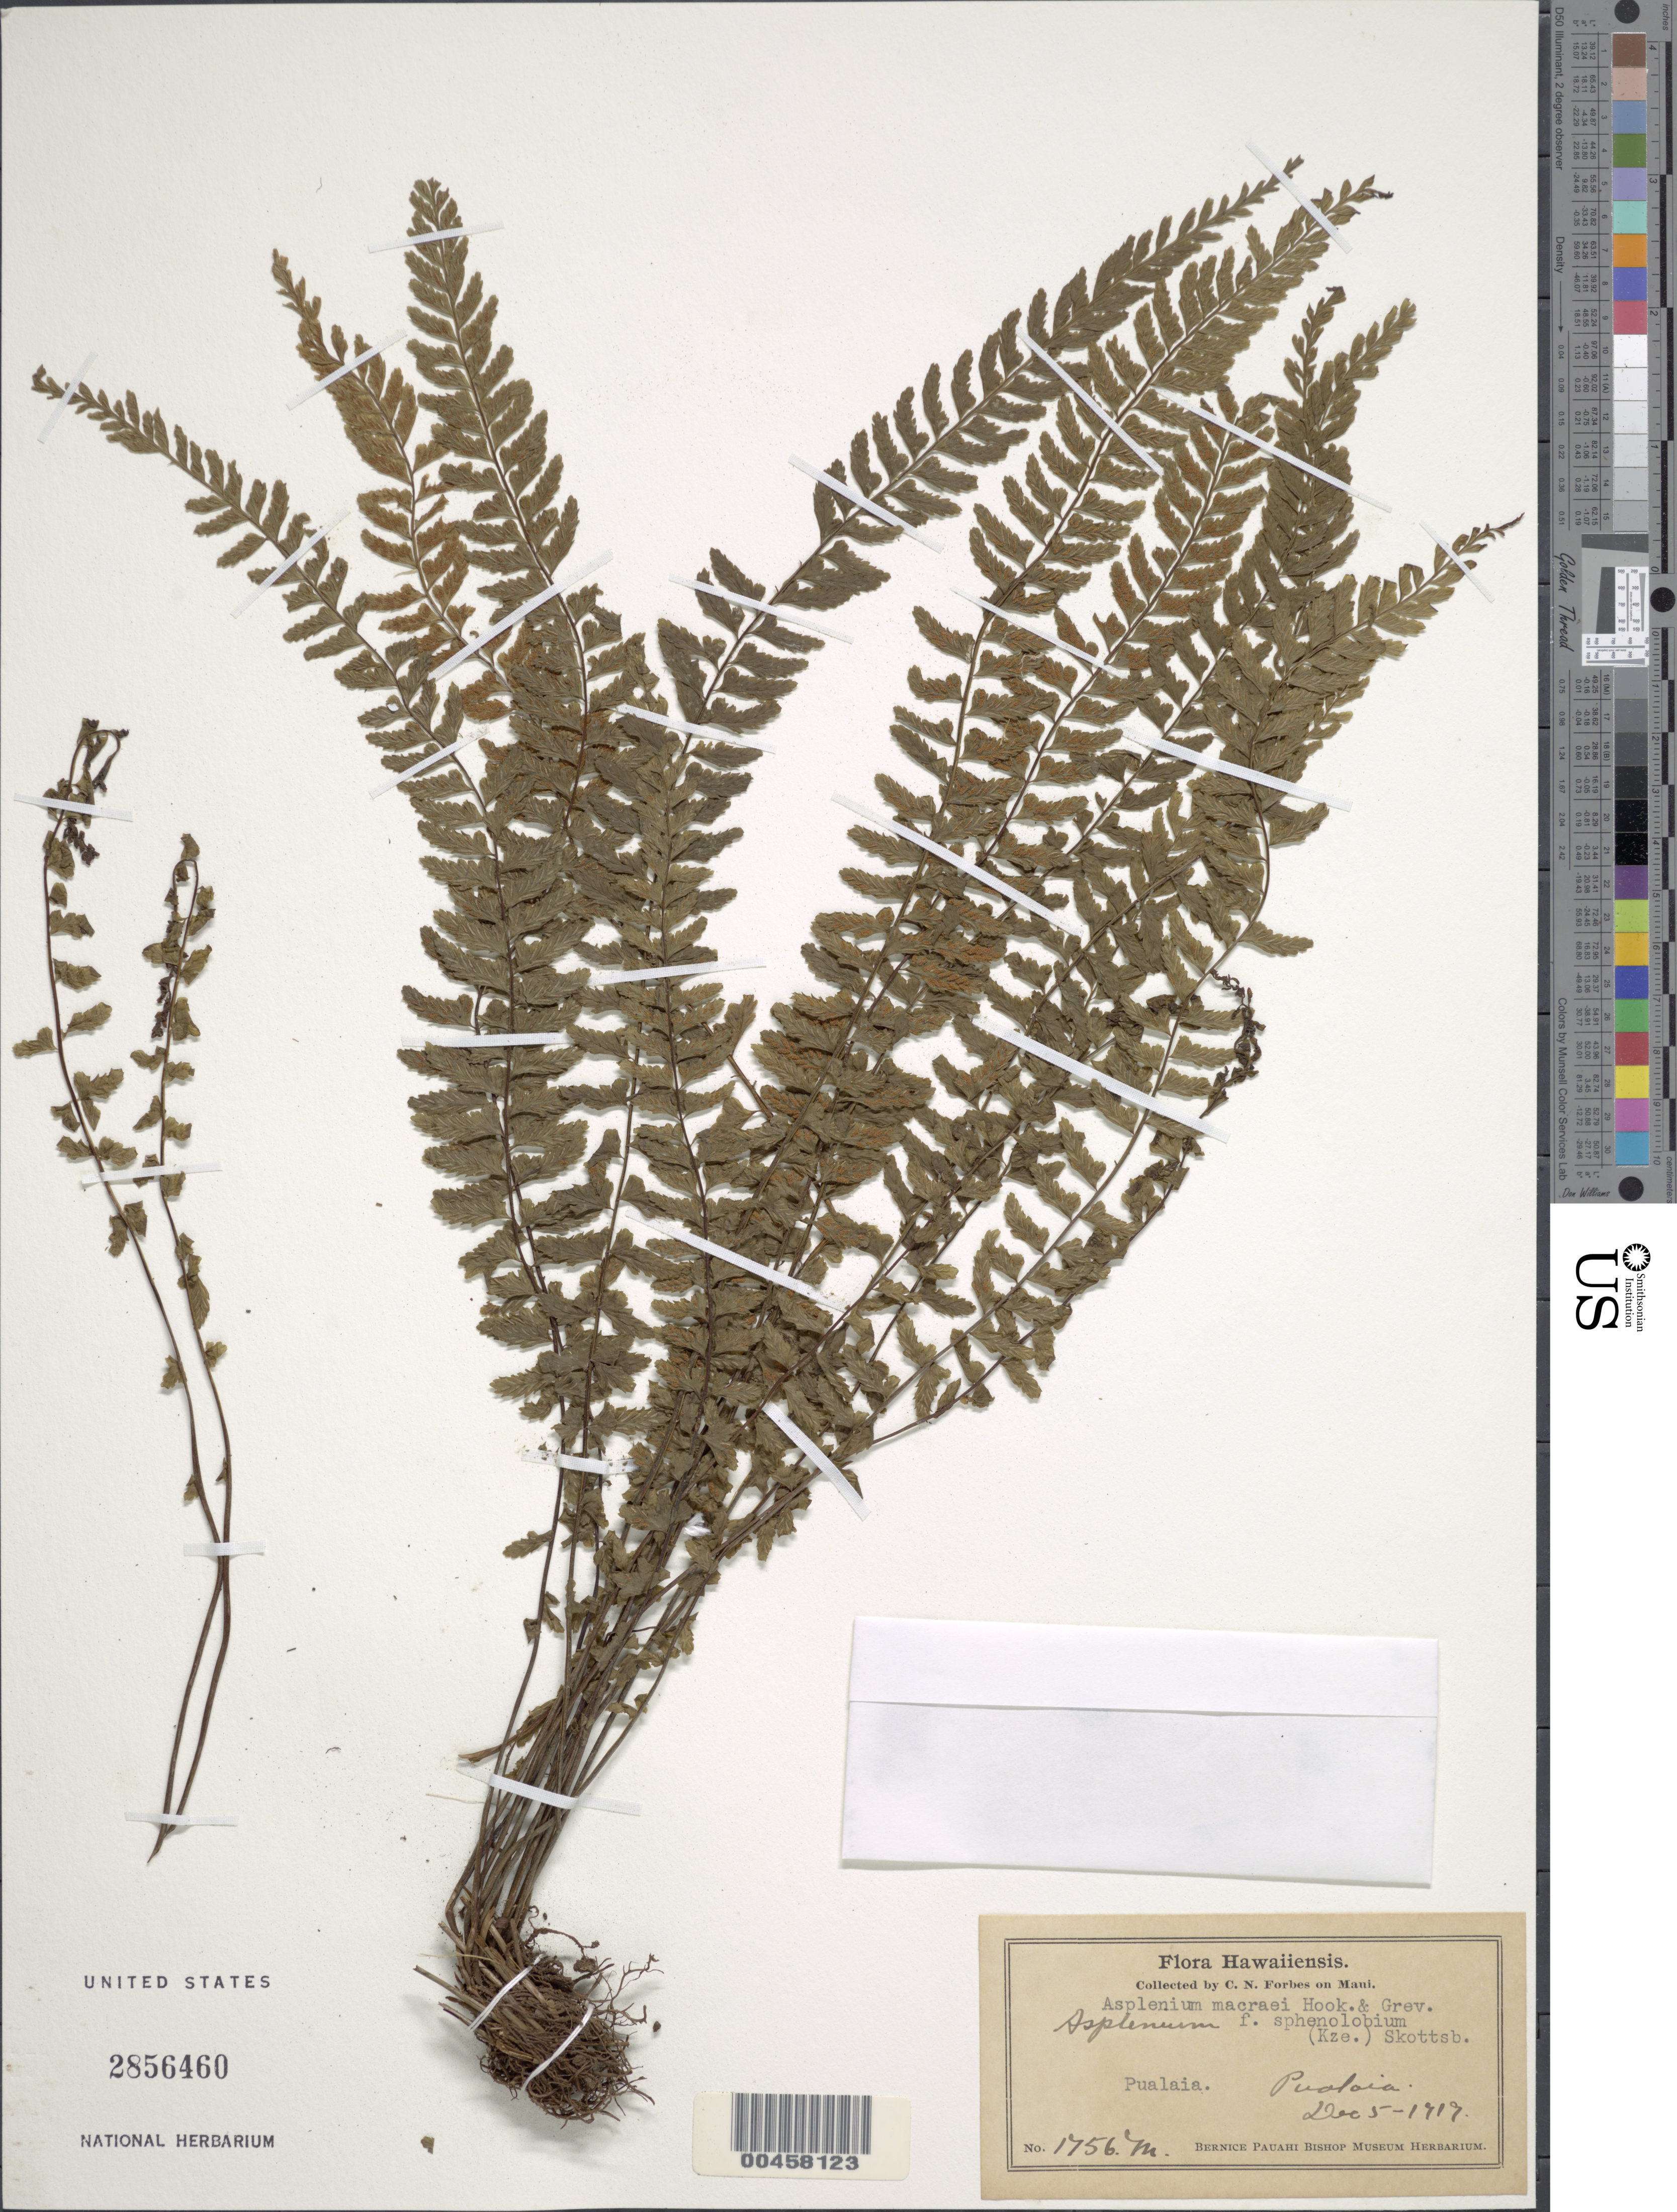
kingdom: Plantae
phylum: Tracheophyta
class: Polypodiopsida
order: Polypodiales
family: Aspleniaceae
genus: Asplenium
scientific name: Asplenium macraei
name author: Hook. & Grev.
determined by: Wagner, W. L., (BOT), Smithsonian Institution - National Museum of Natural History (UNITED STATES)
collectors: C. N. Forbes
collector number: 1750.M.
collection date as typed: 5 Dec 1919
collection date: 1919-12-05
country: United States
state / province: Hawaii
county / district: Maui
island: Maui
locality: Pualaia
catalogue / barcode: US 2856460